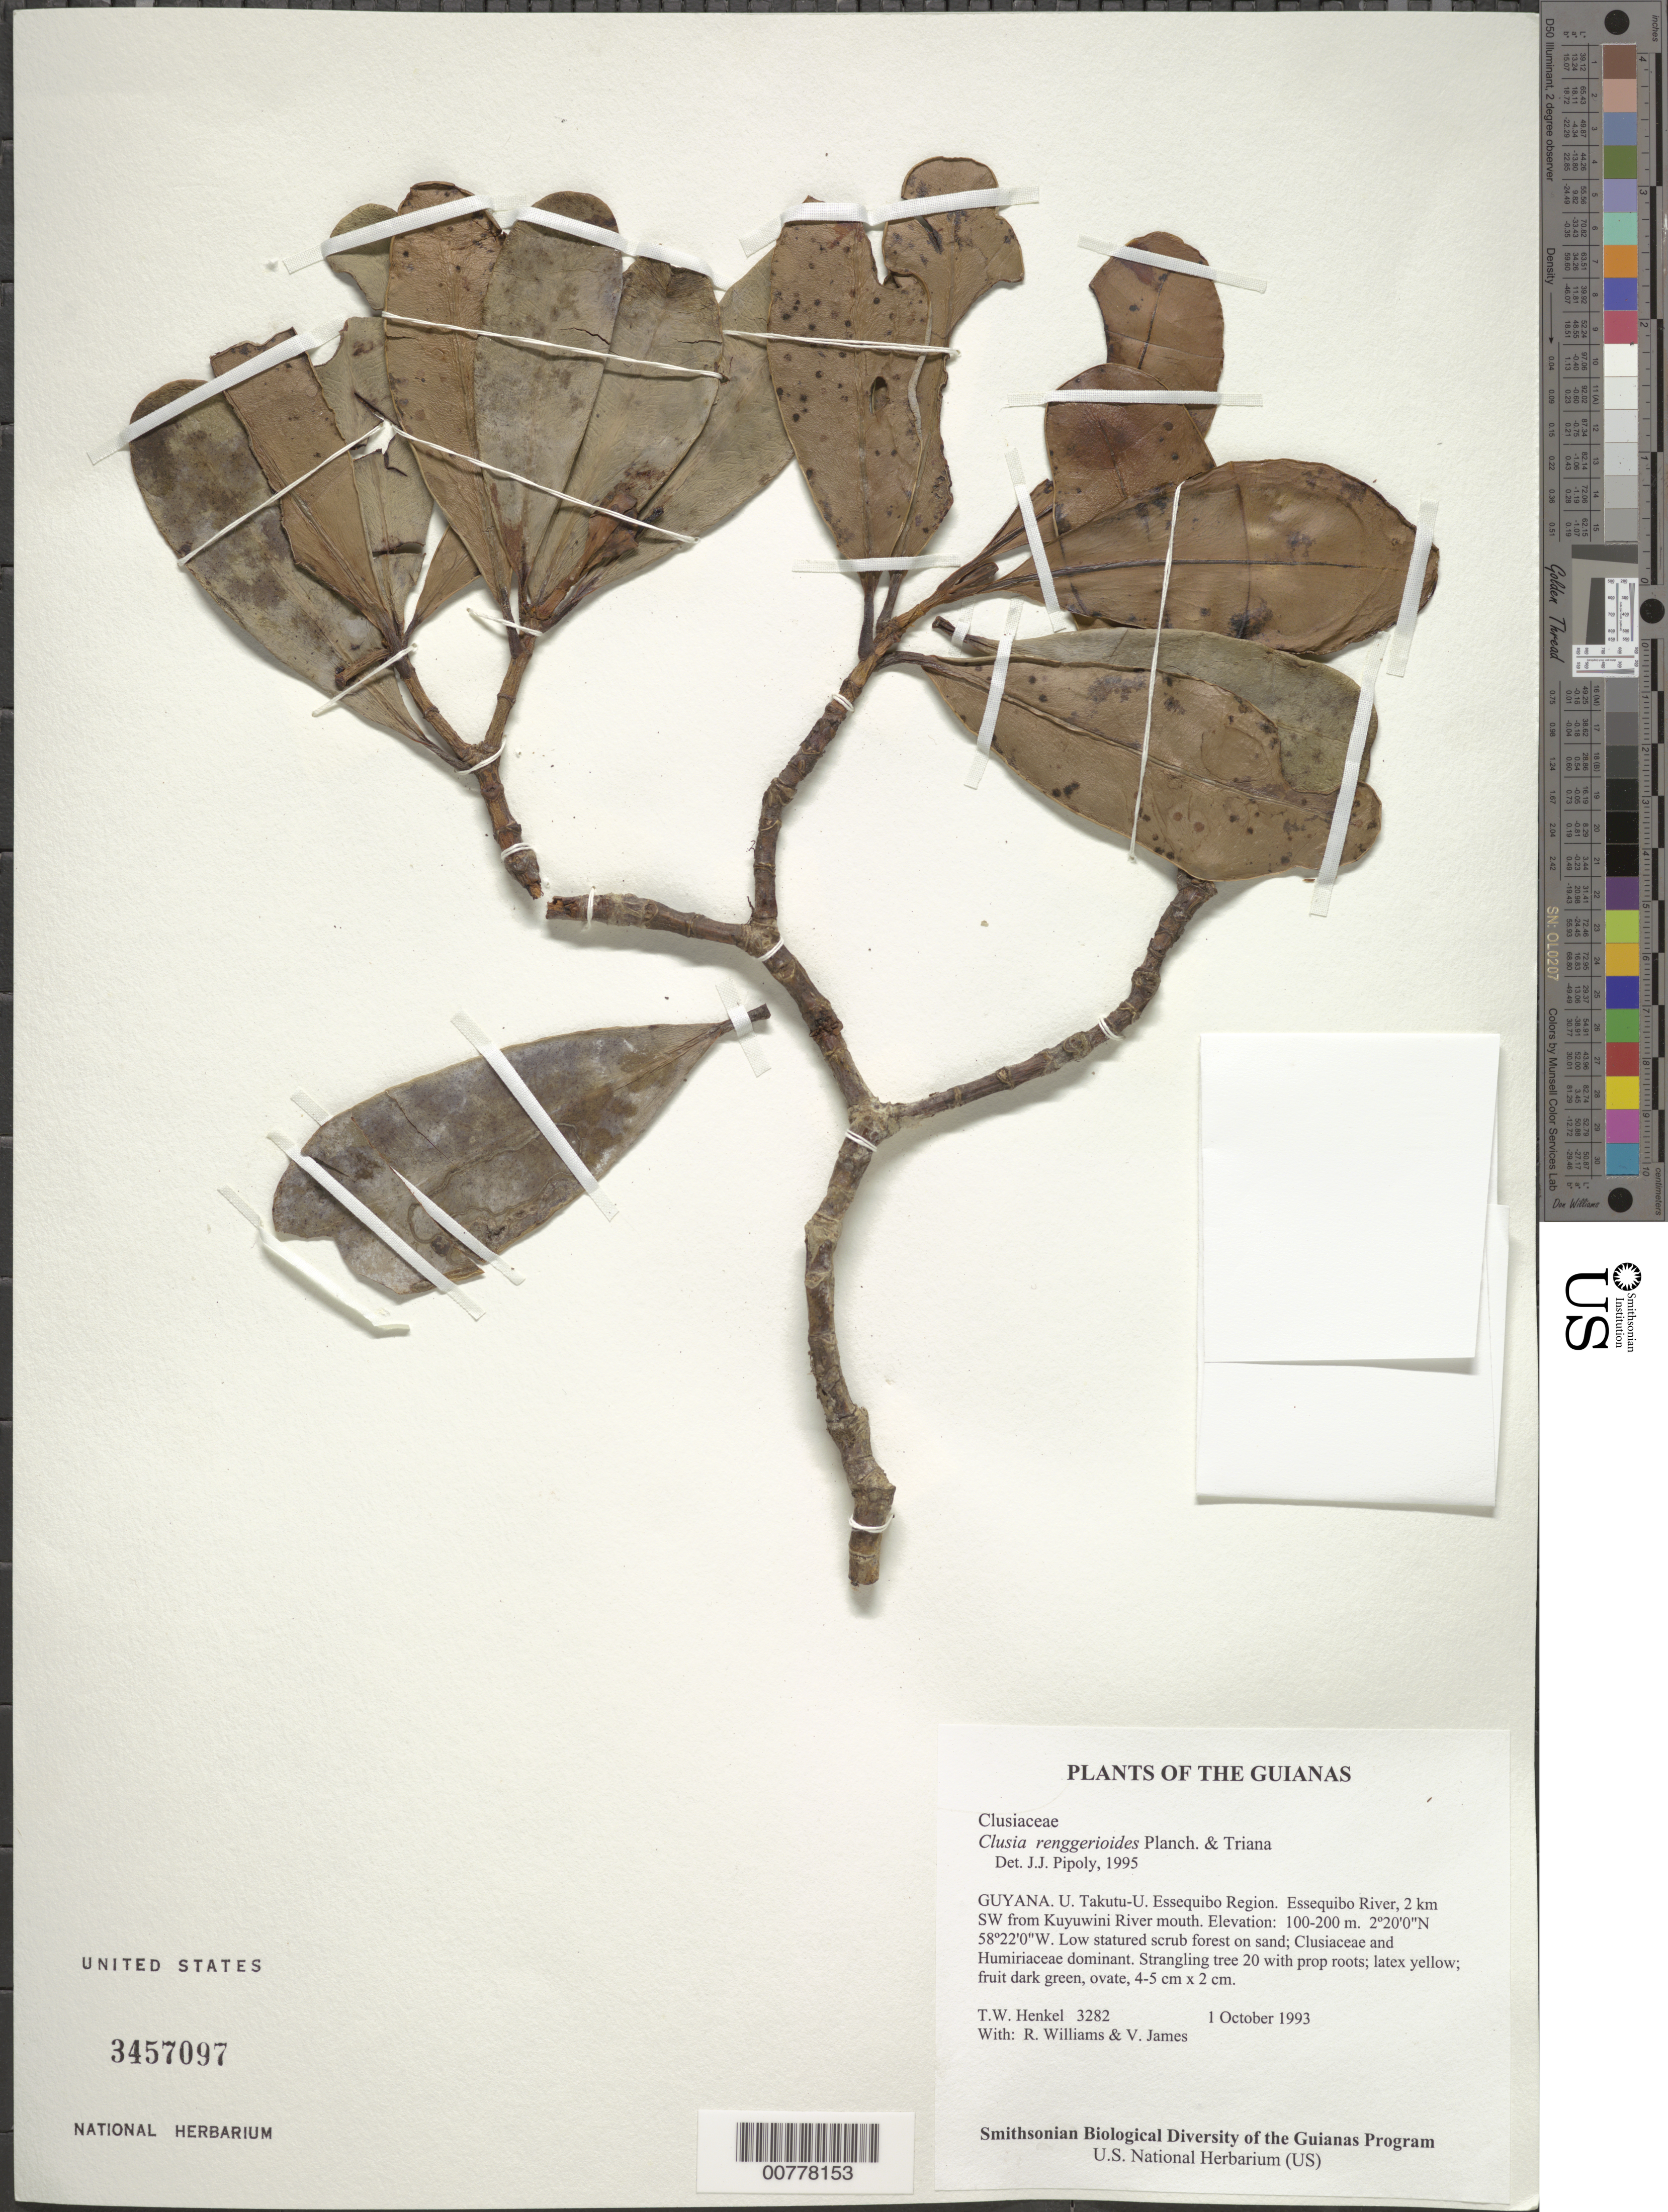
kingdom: Plantae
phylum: Tracheophyta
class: Magnoliopsida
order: Malpighiales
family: Clusiaceae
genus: Clusia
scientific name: Clusia renggerioides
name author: Planch. & Triana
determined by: Pipoly, J. J., III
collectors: T. Henkel, R. Williams & V. James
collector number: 3282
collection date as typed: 1 October 1993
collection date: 1993-10-01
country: Guyana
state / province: U. Takutu-U. Essequibo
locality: Essequibo River, 2 km SW from Kuyuwini River mouth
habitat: Low statured scrub forest on sand; Clusiaceae and Humiriaceae dominant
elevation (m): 100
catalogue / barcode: US 3457097